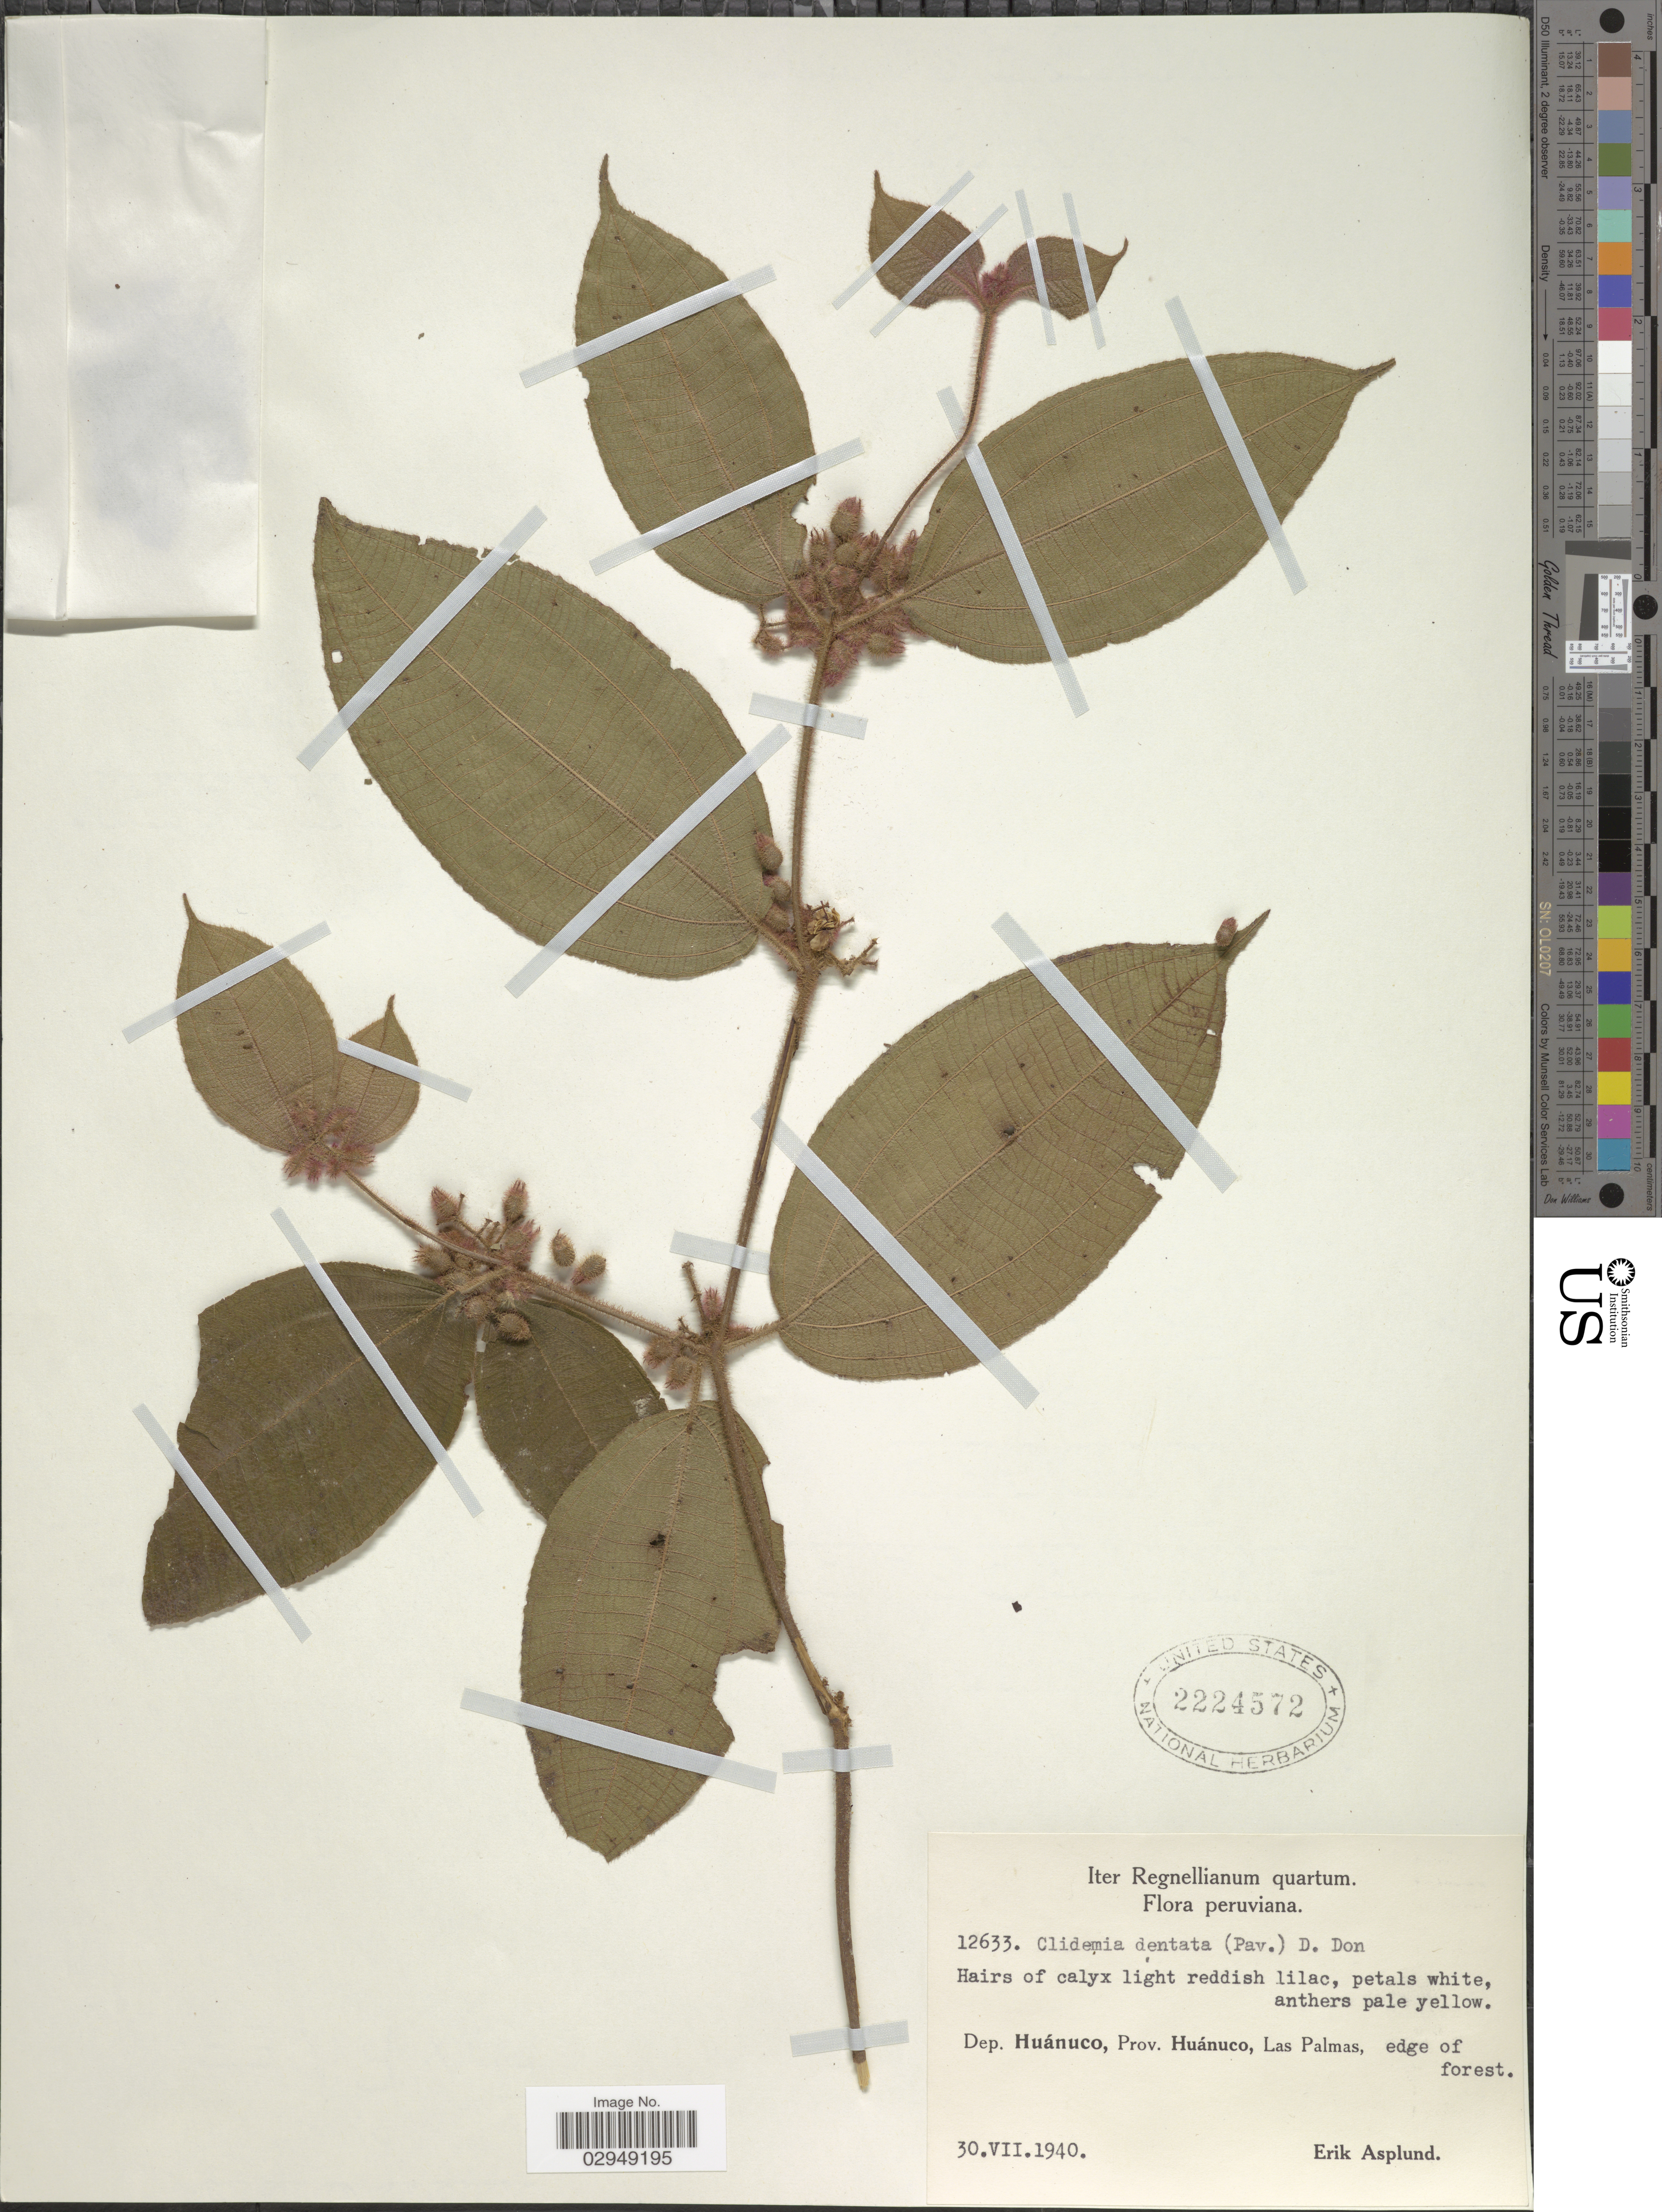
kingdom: Plantae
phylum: Tracheophyta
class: Magnoliopsida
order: Myrtales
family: Melastomataceae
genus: Clidemia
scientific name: Clidemia dentata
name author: D. Don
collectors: E. Asplund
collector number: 12633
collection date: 1940-07-30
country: Peru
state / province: Huánuco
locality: Dep. Huánuco, Prov. Huánuco, Las Palmas.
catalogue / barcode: US 2224572